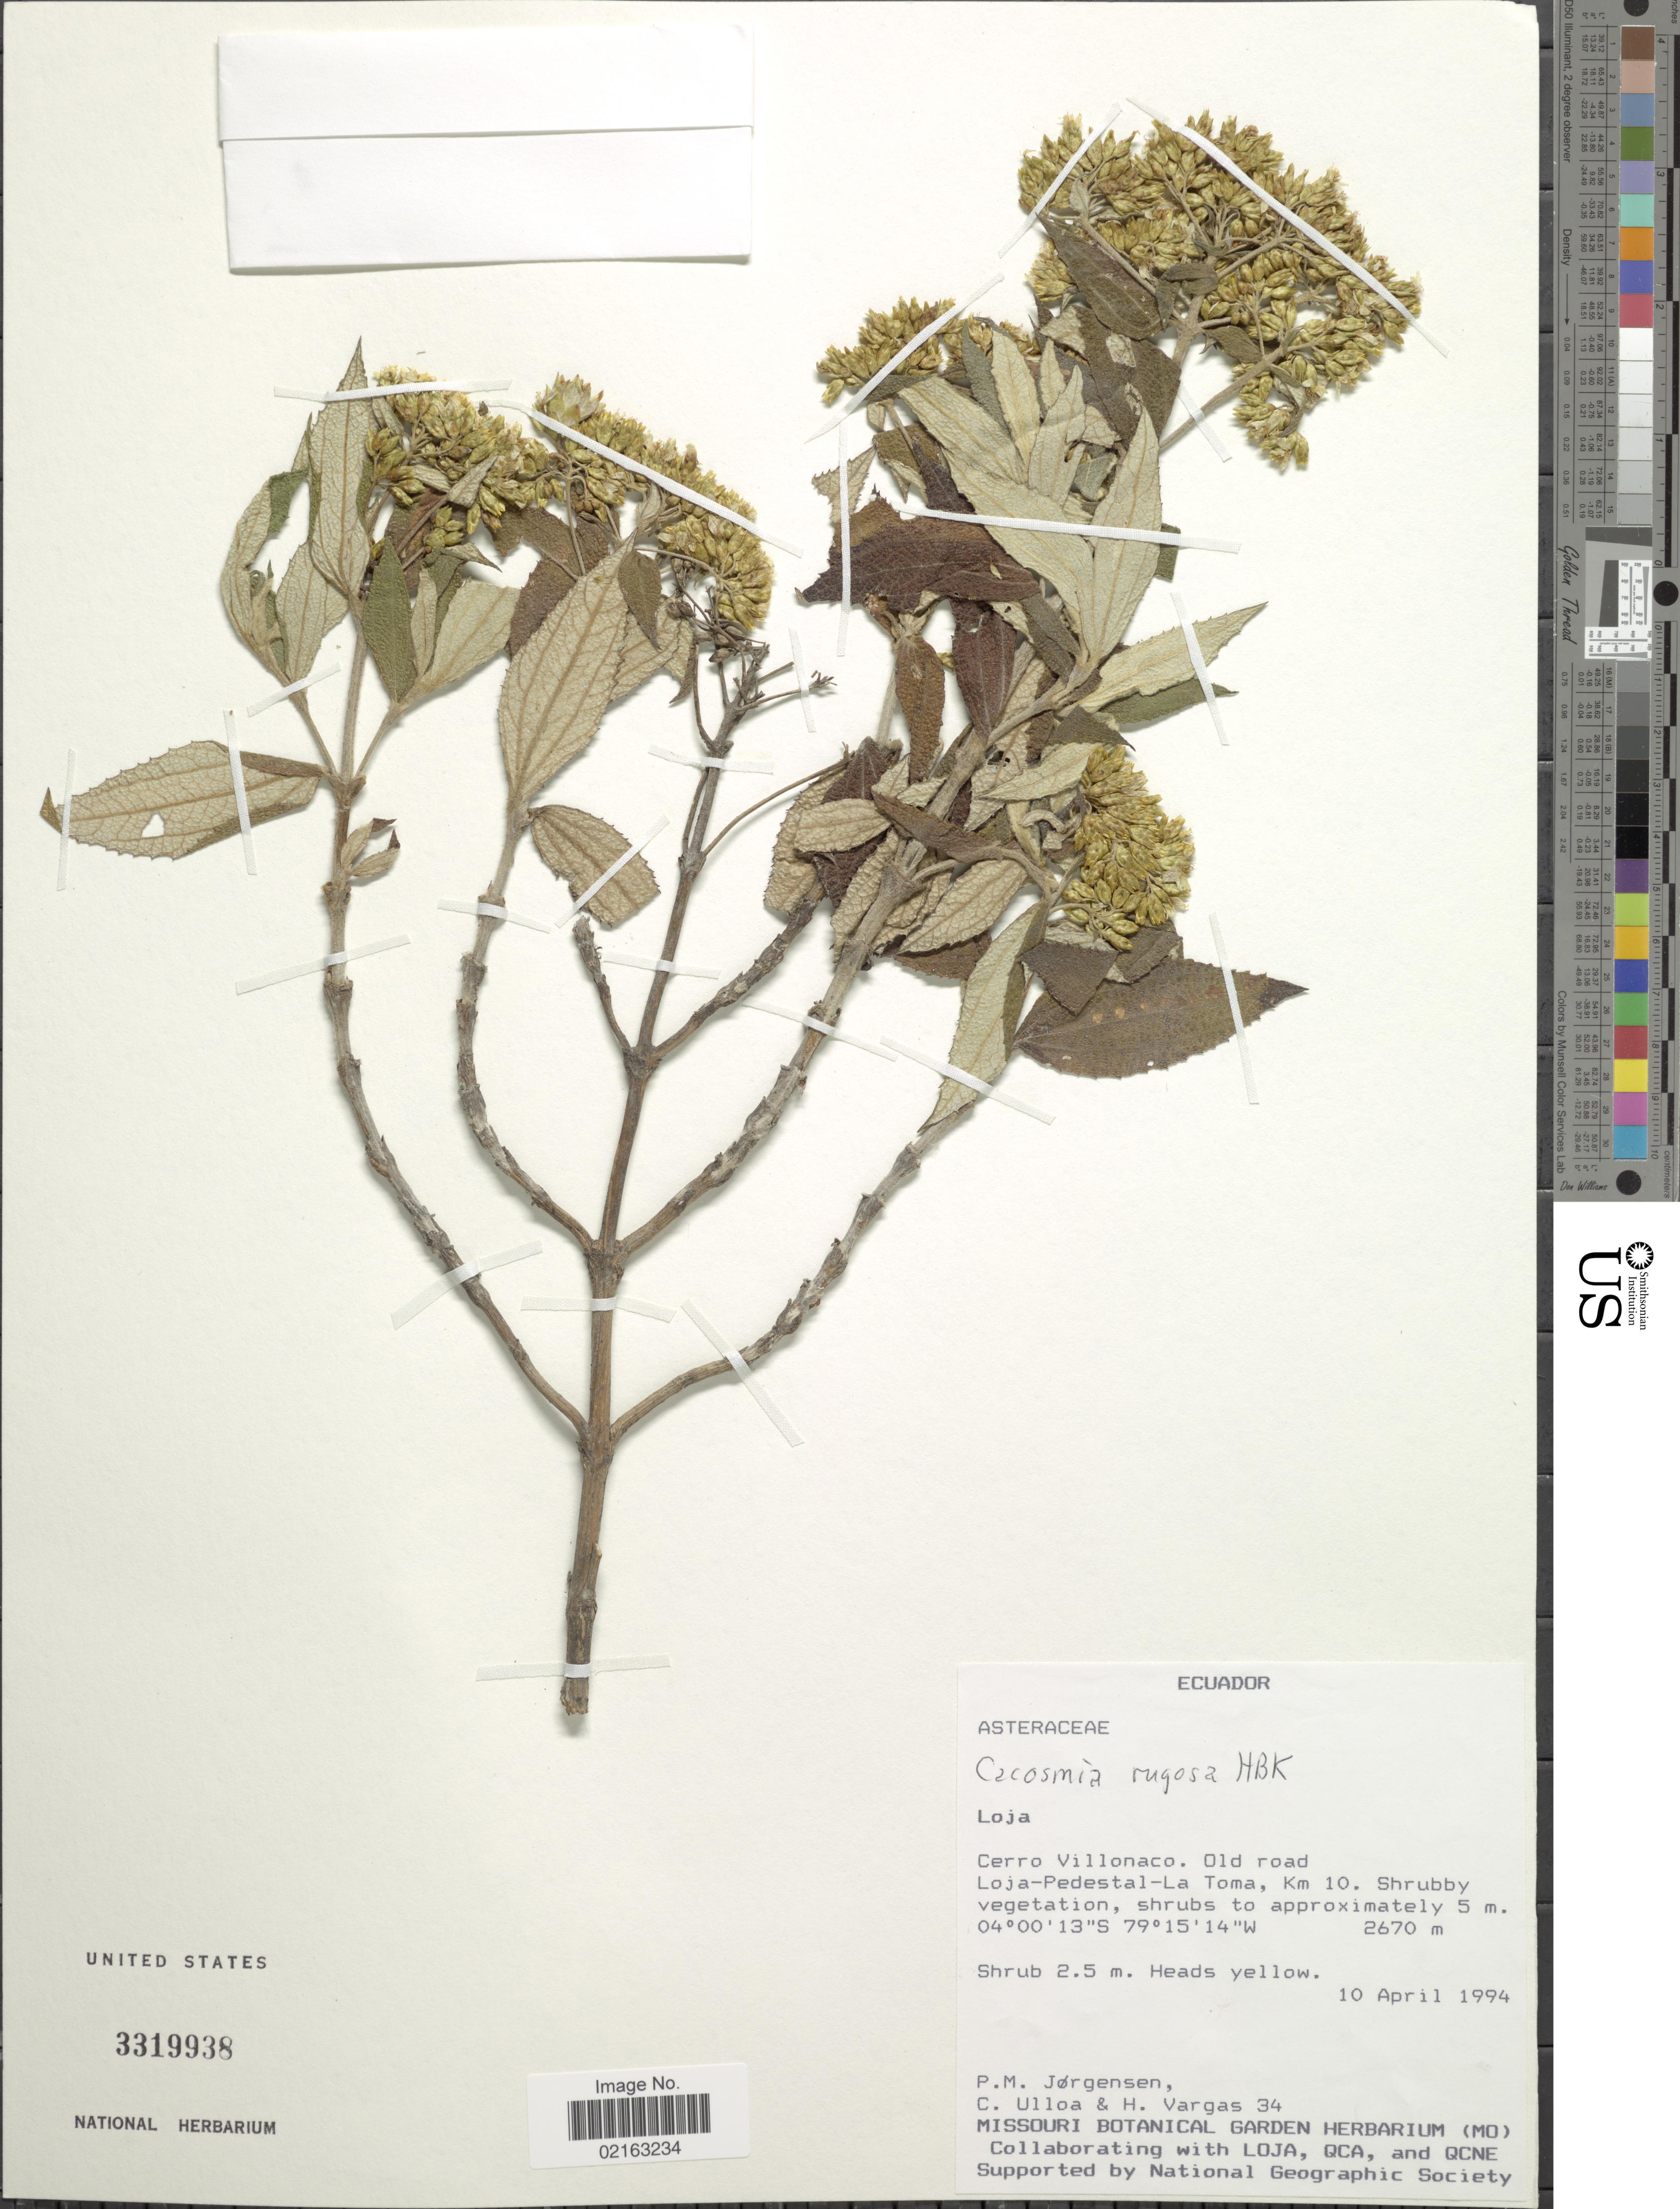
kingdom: Plantae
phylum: Tracheophyta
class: Magnoliopsida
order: Asterales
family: Asteraceae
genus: Cacosmia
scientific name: Cacosmia rugosa var. rugosa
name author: Kunth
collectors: P. Jørgensen, C. Ulloa & H. Vargas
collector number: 34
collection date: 1994-04-10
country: Ecuador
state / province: Loja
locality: Loja. Cerro Villonaco. Old road Loja-Pedestal-La Toma, Km 10.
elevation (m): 2670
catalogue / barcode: US 3319938